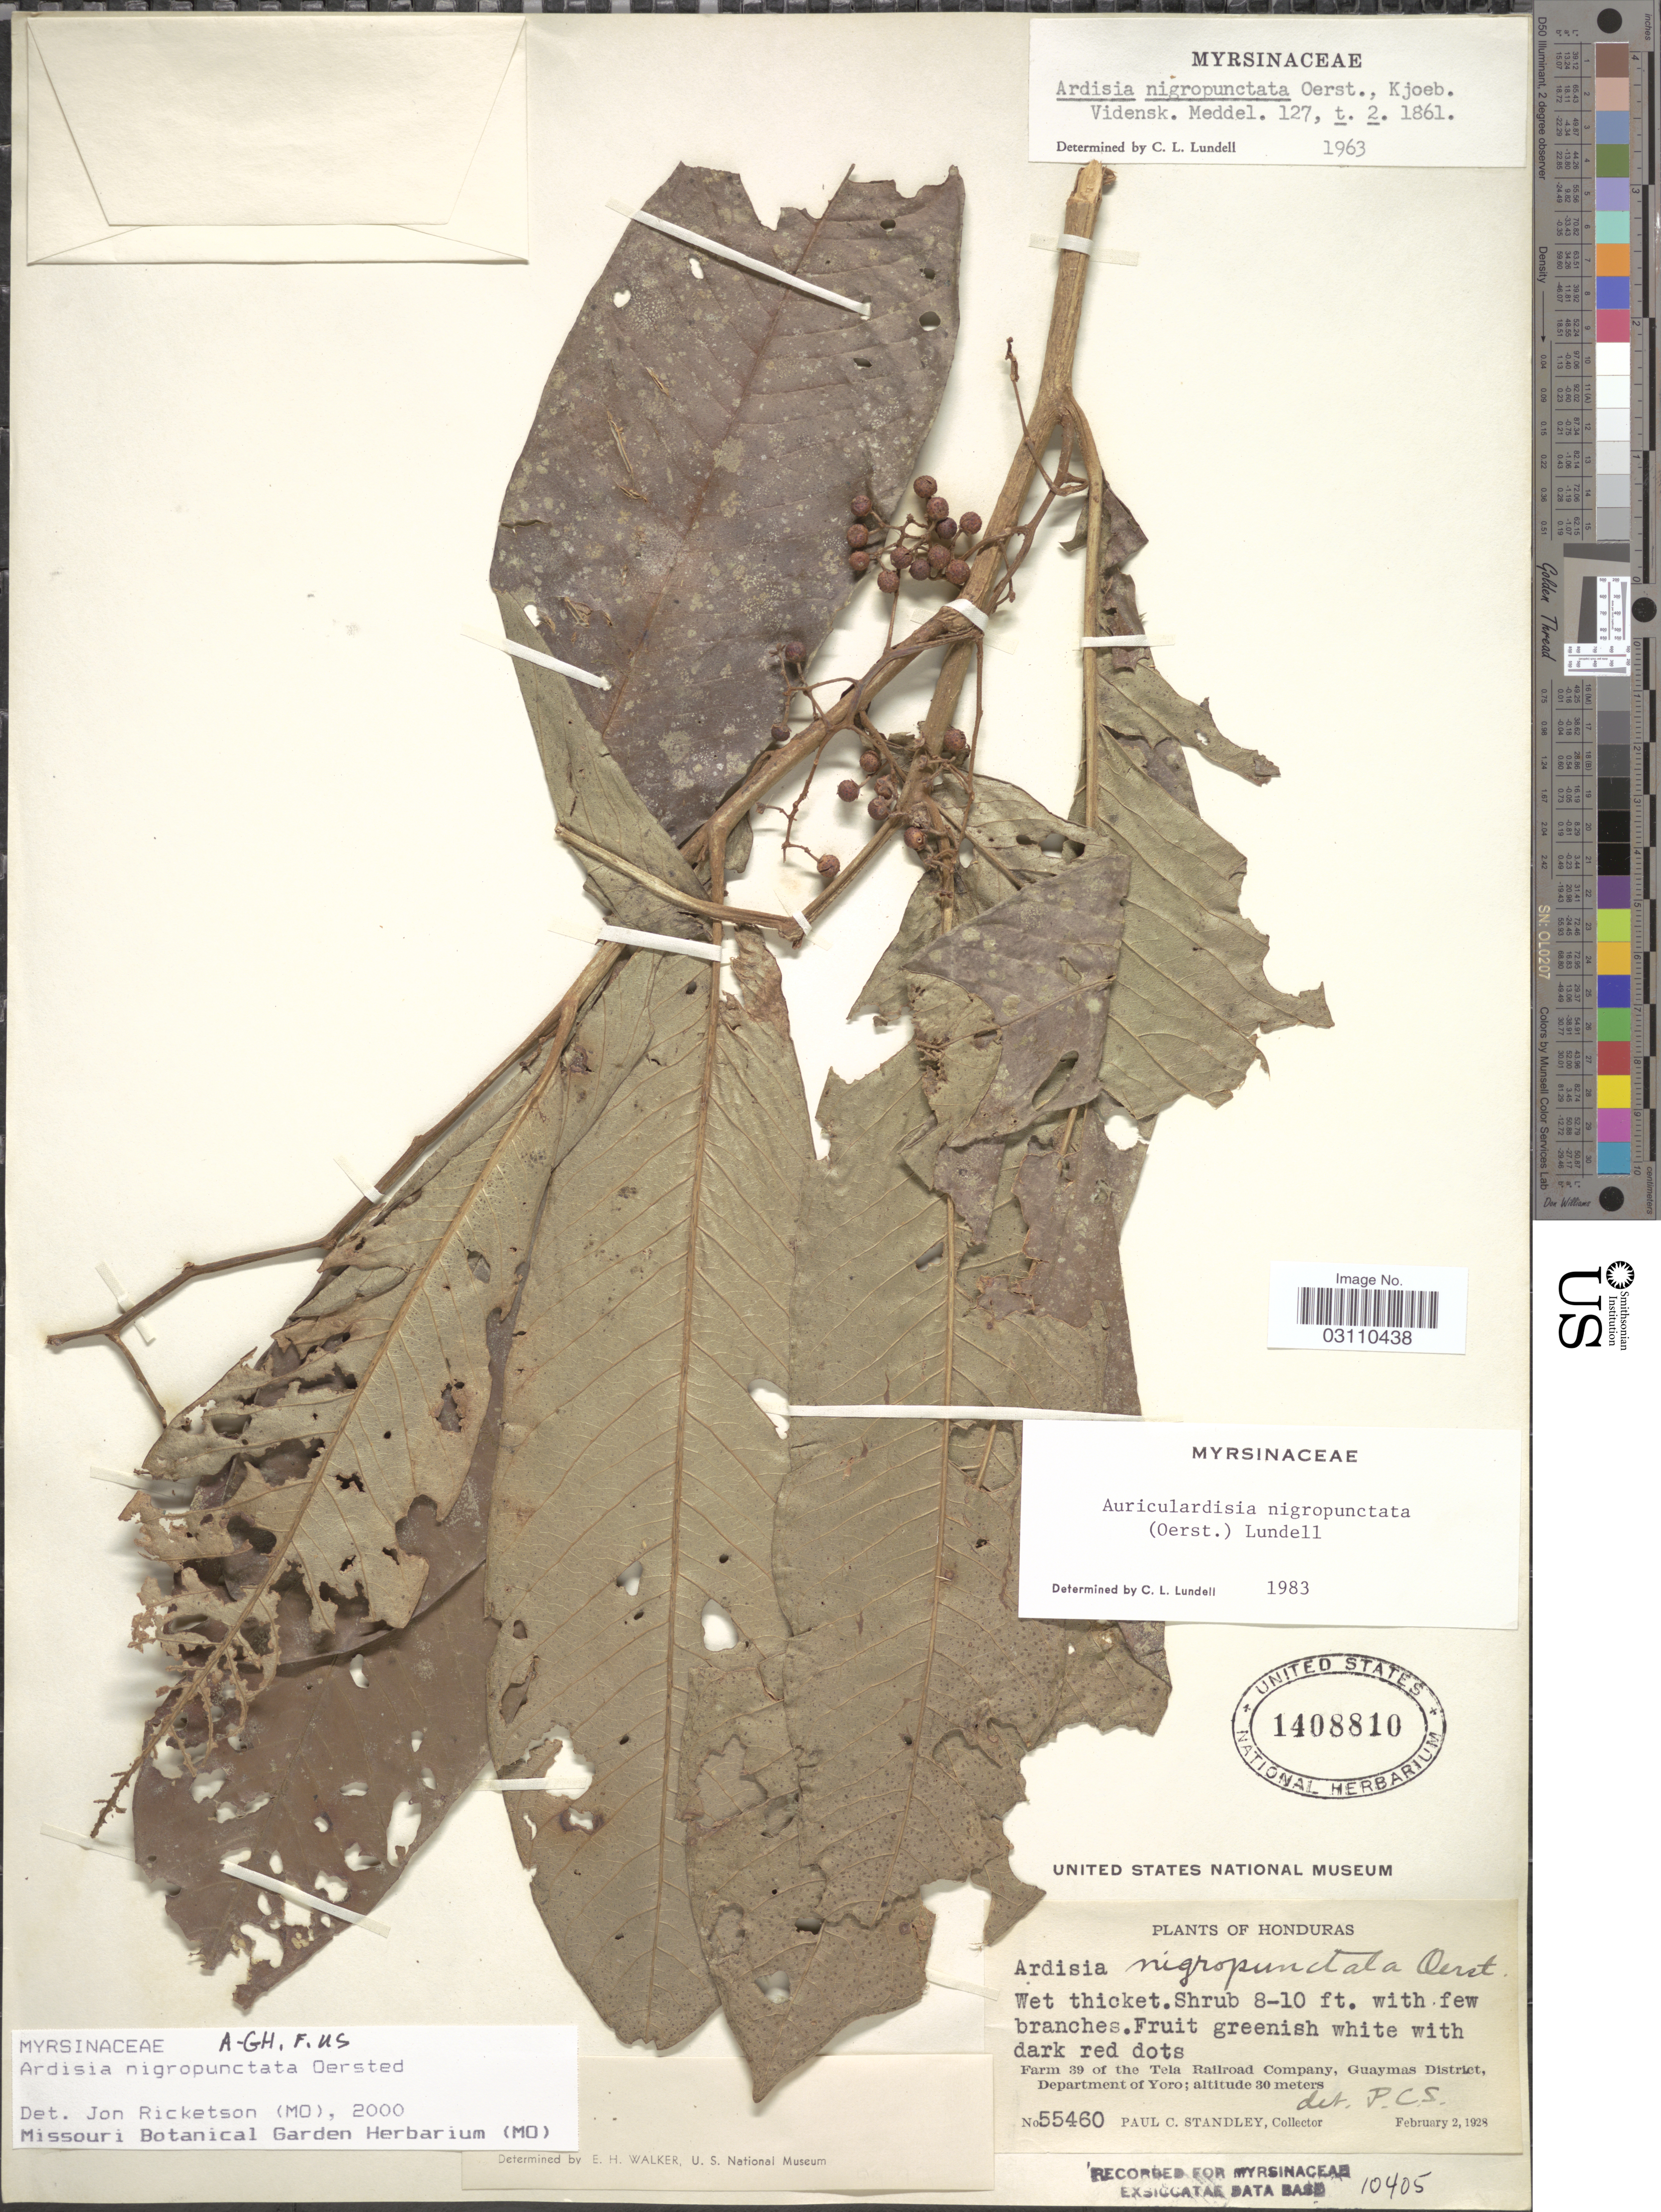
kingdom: Plantae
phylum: Tracheophyta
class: Magnoliopsida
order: Ericales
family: Primulaceae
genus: Ardisia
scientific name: Ardisia nigropunctata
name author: Oerst.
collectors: P. C. Standley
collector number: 55460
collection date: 1928-02-02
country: Honduras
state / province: Yoro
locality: Farm 39 of the Tela Railroad Company, Guaymas District, Department of Yoro.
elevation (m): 30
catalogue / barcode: US 1408810